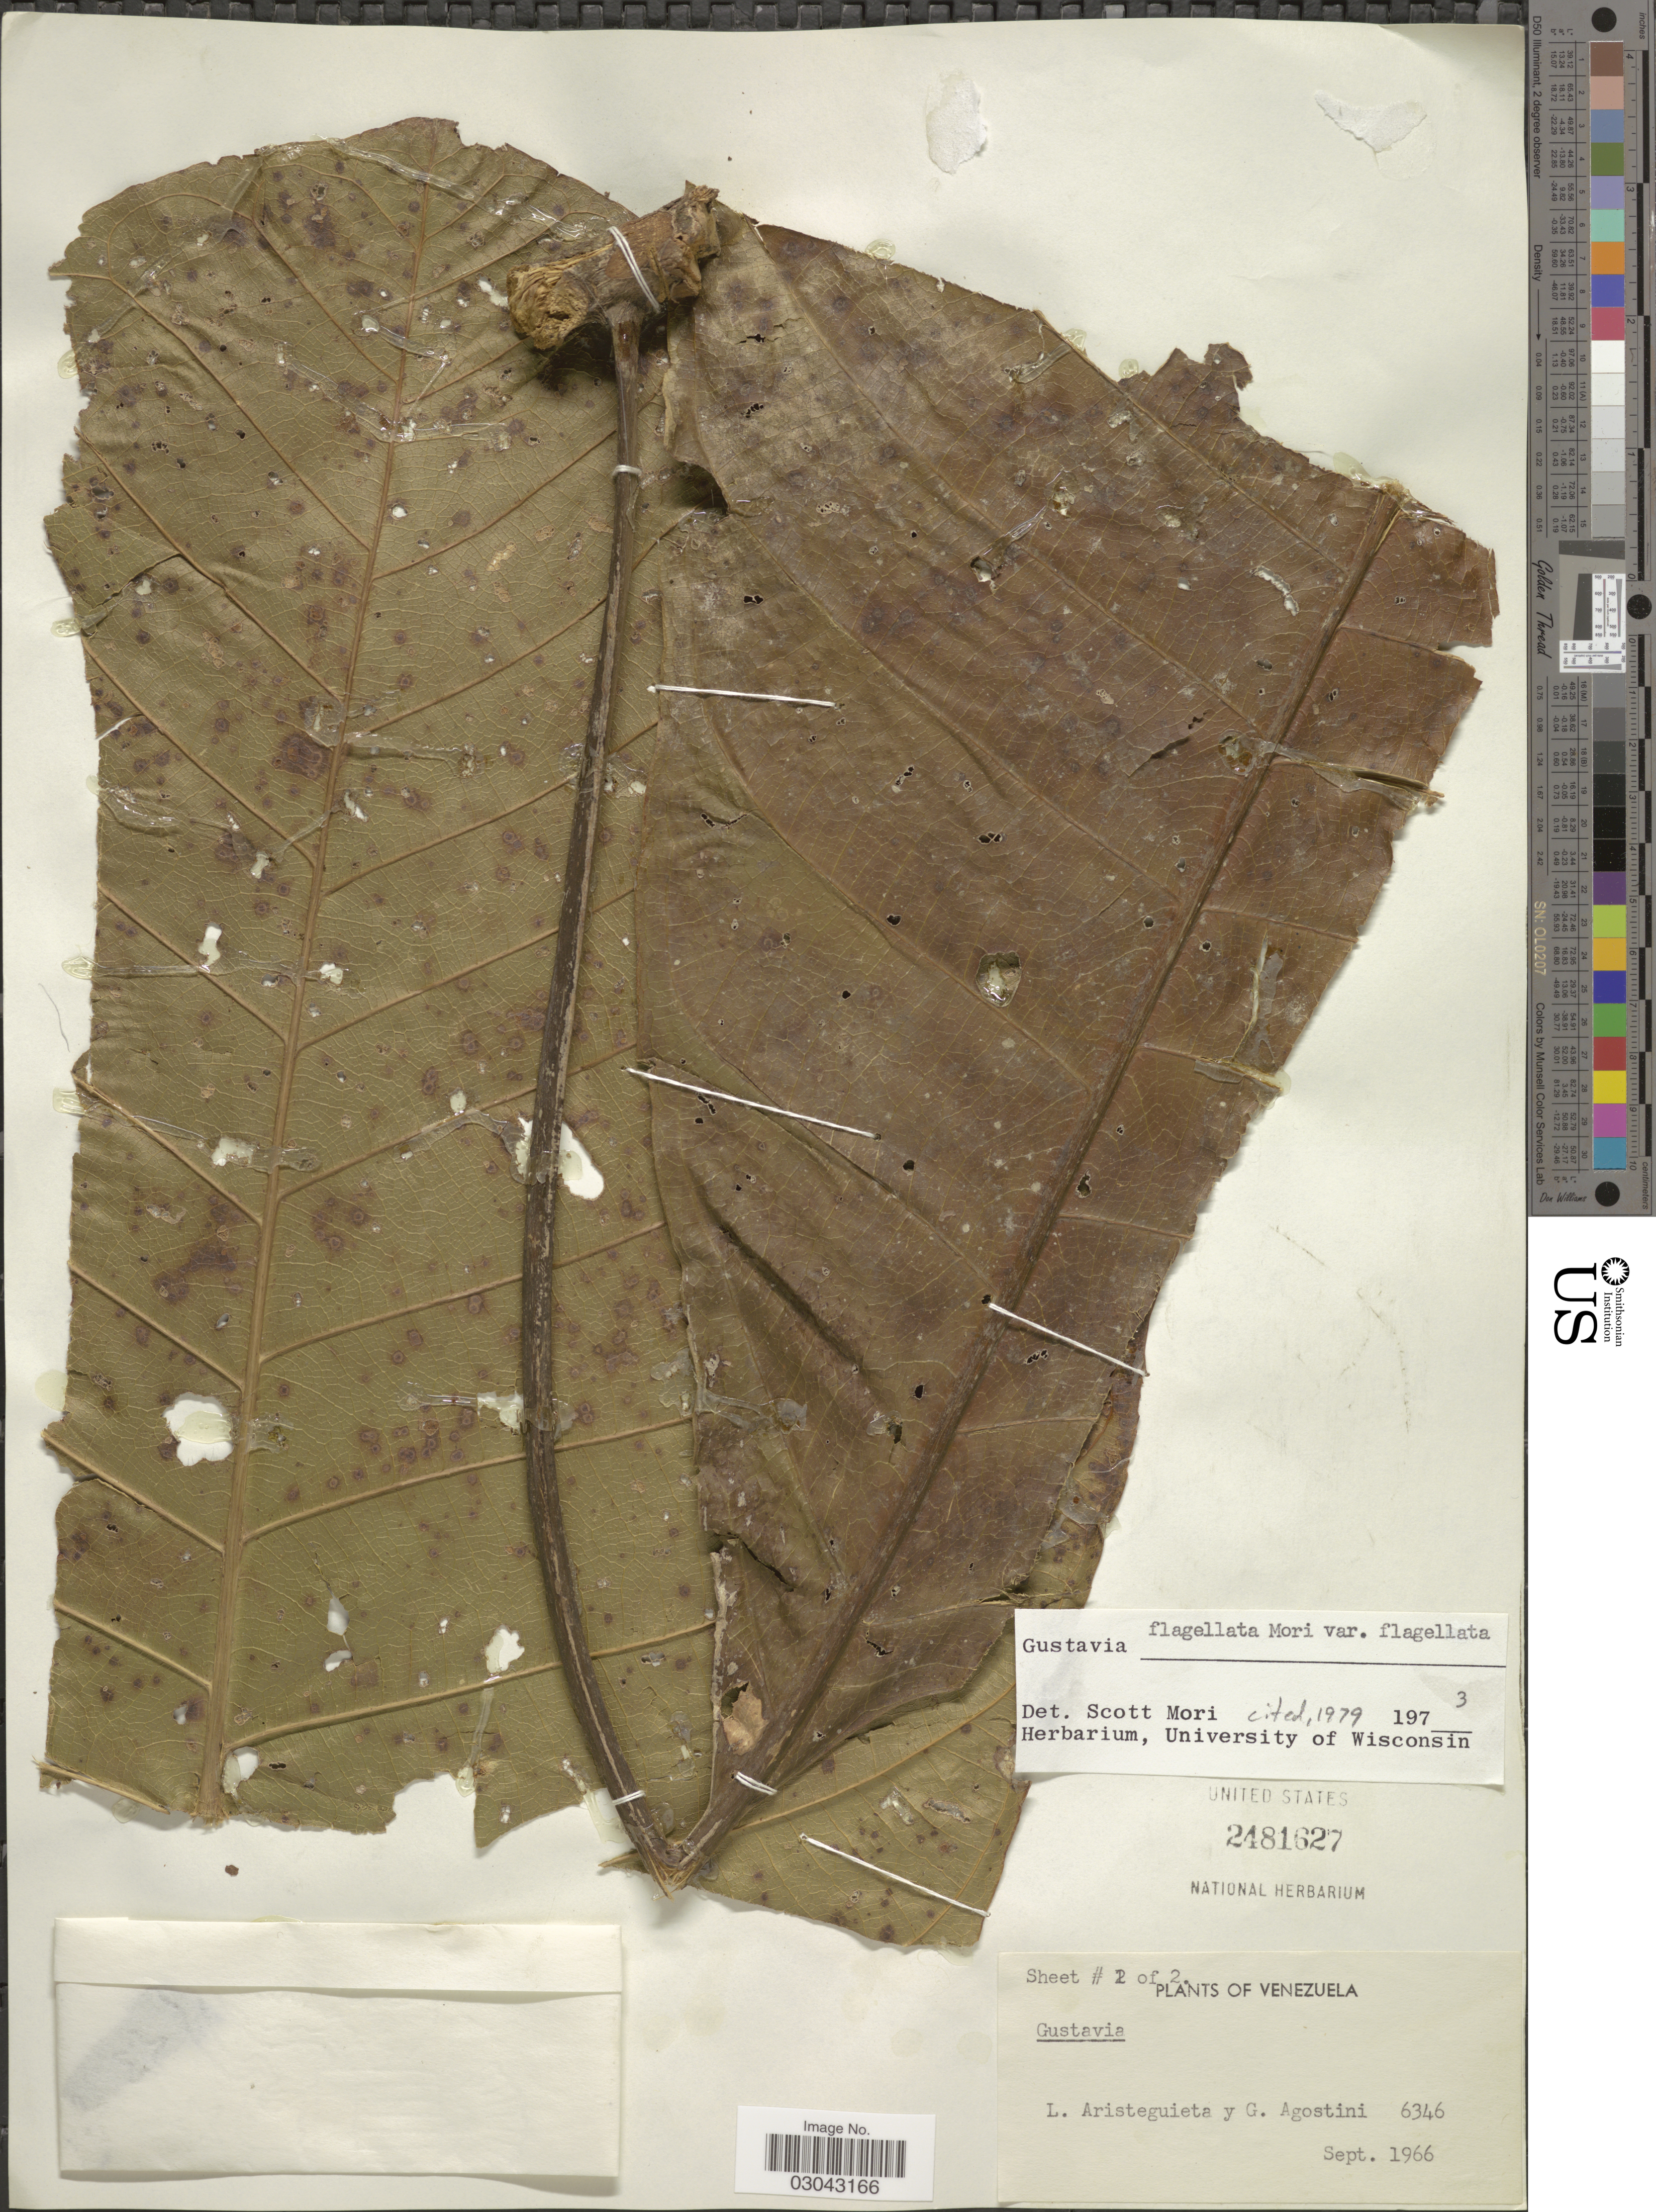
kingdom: Plantae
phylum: Tracheophyta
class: Magnoliopsida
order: Ericales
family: Lecythidaceae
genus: Gustavia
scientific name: Gustavia flagellata var. flagellata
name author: S.A. Mori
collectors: L. Aristeguieta & G. Agostini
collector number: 6346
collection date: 1966-09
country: Venezuela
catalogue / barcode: US 2481627